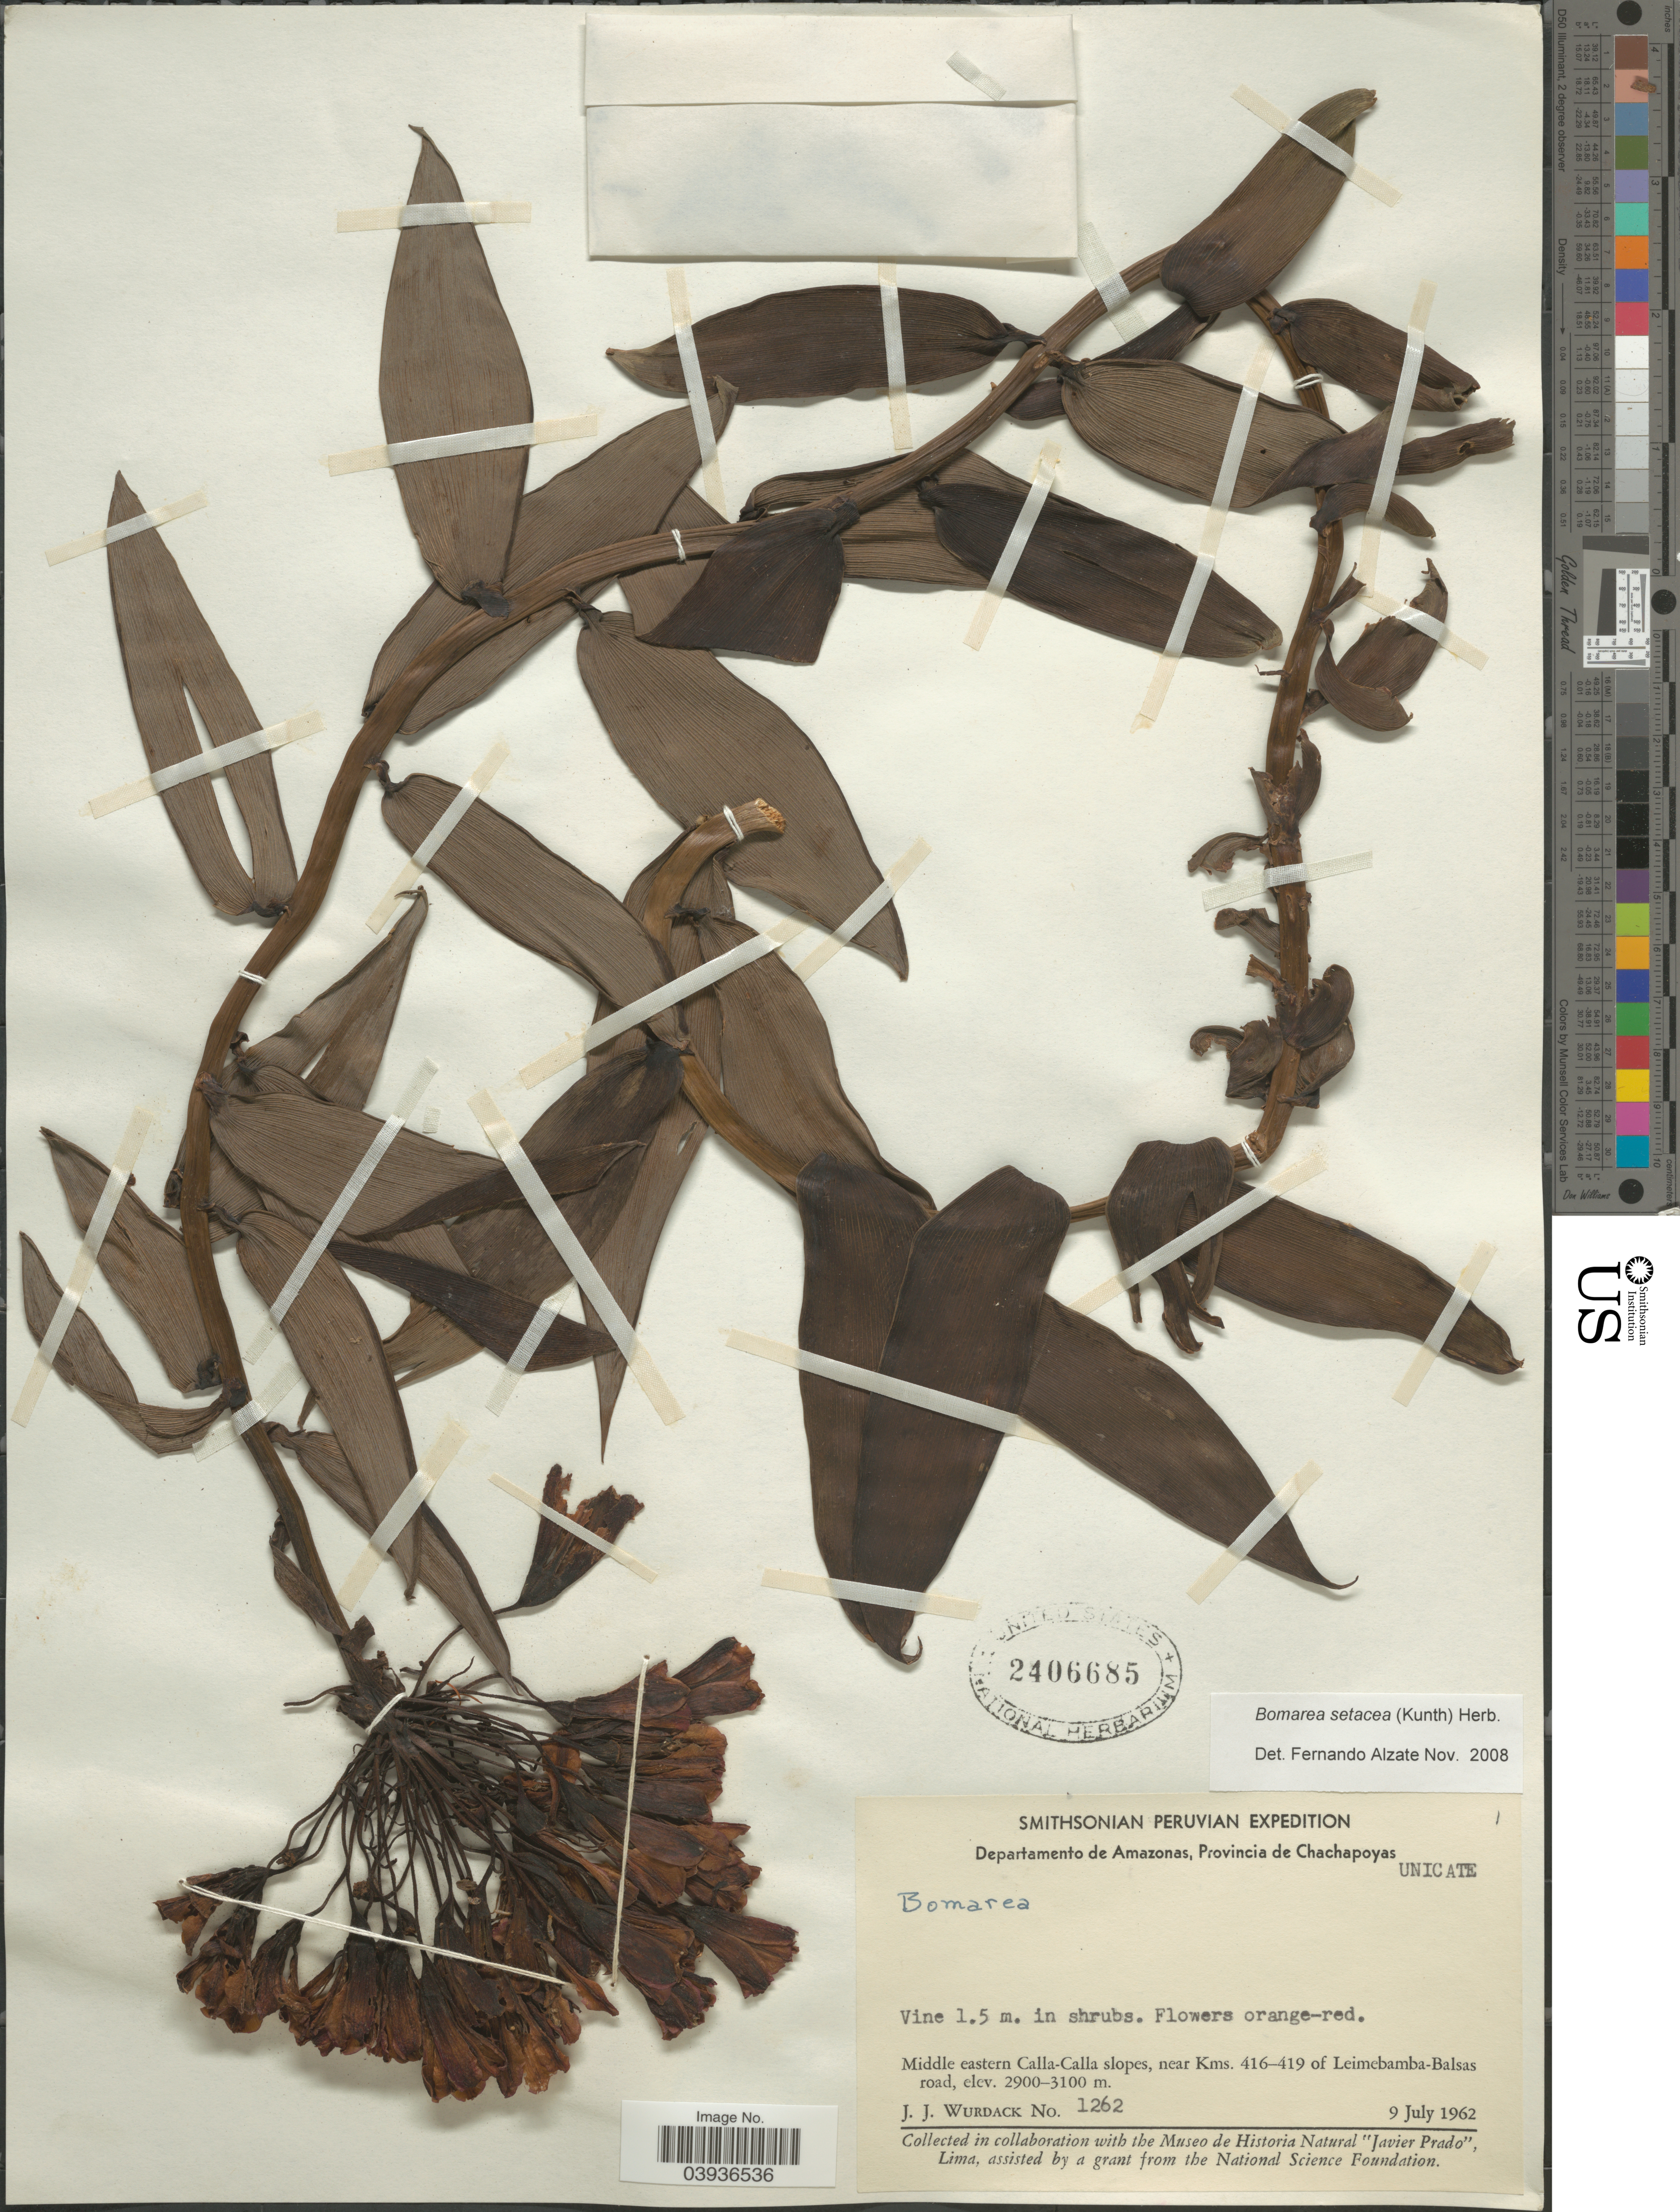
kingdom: Plantae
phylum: Tracheophyta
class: Liliopsida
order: Liliales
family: Alstroemeriaceae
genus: Bomarea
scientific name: Bomarea setacea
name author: (Ruiz & Pav.) Herb.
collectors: J. J. Wurdack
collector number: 1262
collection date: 1962-07-09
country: Peru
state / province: Amazonas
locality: Departamento de Amazonas, Provincia de Chachapoyas. Middle eastern Calla-Calla slopes, near Kms. 416-419 of Leimebamba-Balsas road.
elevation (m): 2900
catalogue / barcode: US 2406685